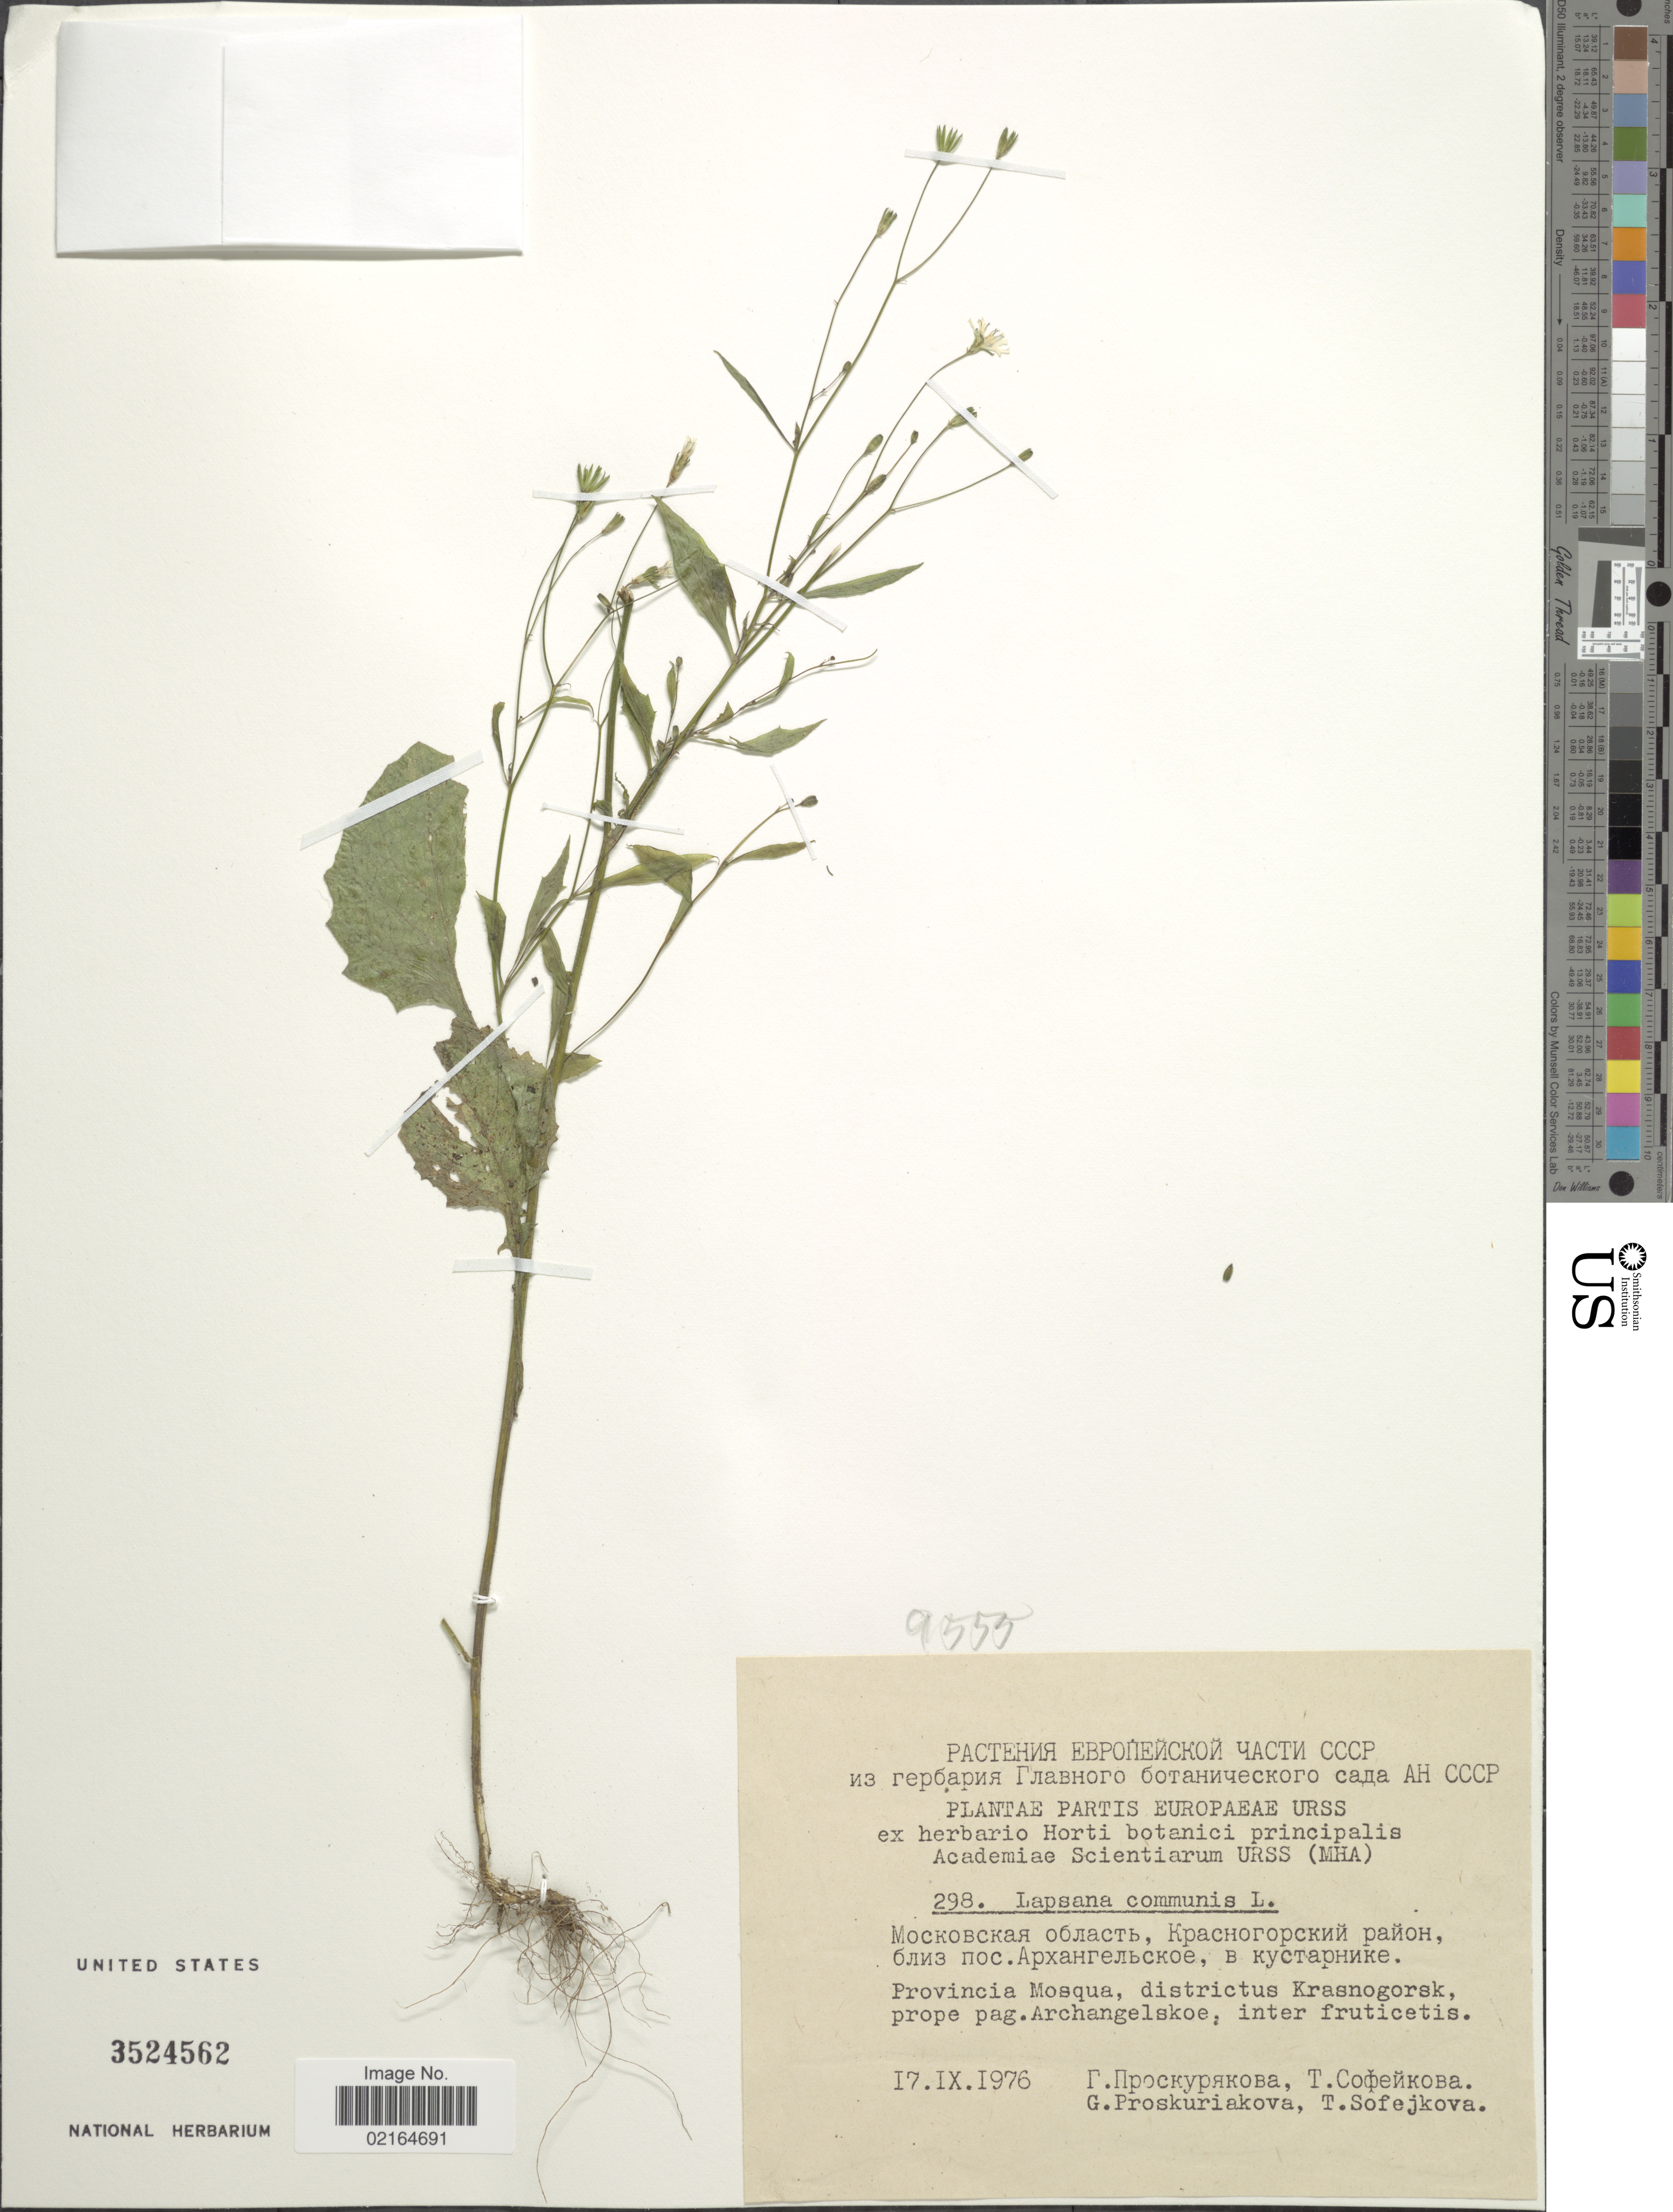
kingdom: Plantae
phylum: Tracheophyta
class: Magnoliopsida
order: Asterales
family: Asteraceae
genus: Lapsana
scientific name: Lapsana communis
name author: L.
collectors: G. Proskuriakova & T. Sofejkova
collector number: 298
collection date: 1976-09-17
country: Russian Federation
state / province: Moscow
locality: Provincia Mosqua, districtus Krasnogorsk, prope pag. Archangelskoe.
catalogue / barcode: US 3524562